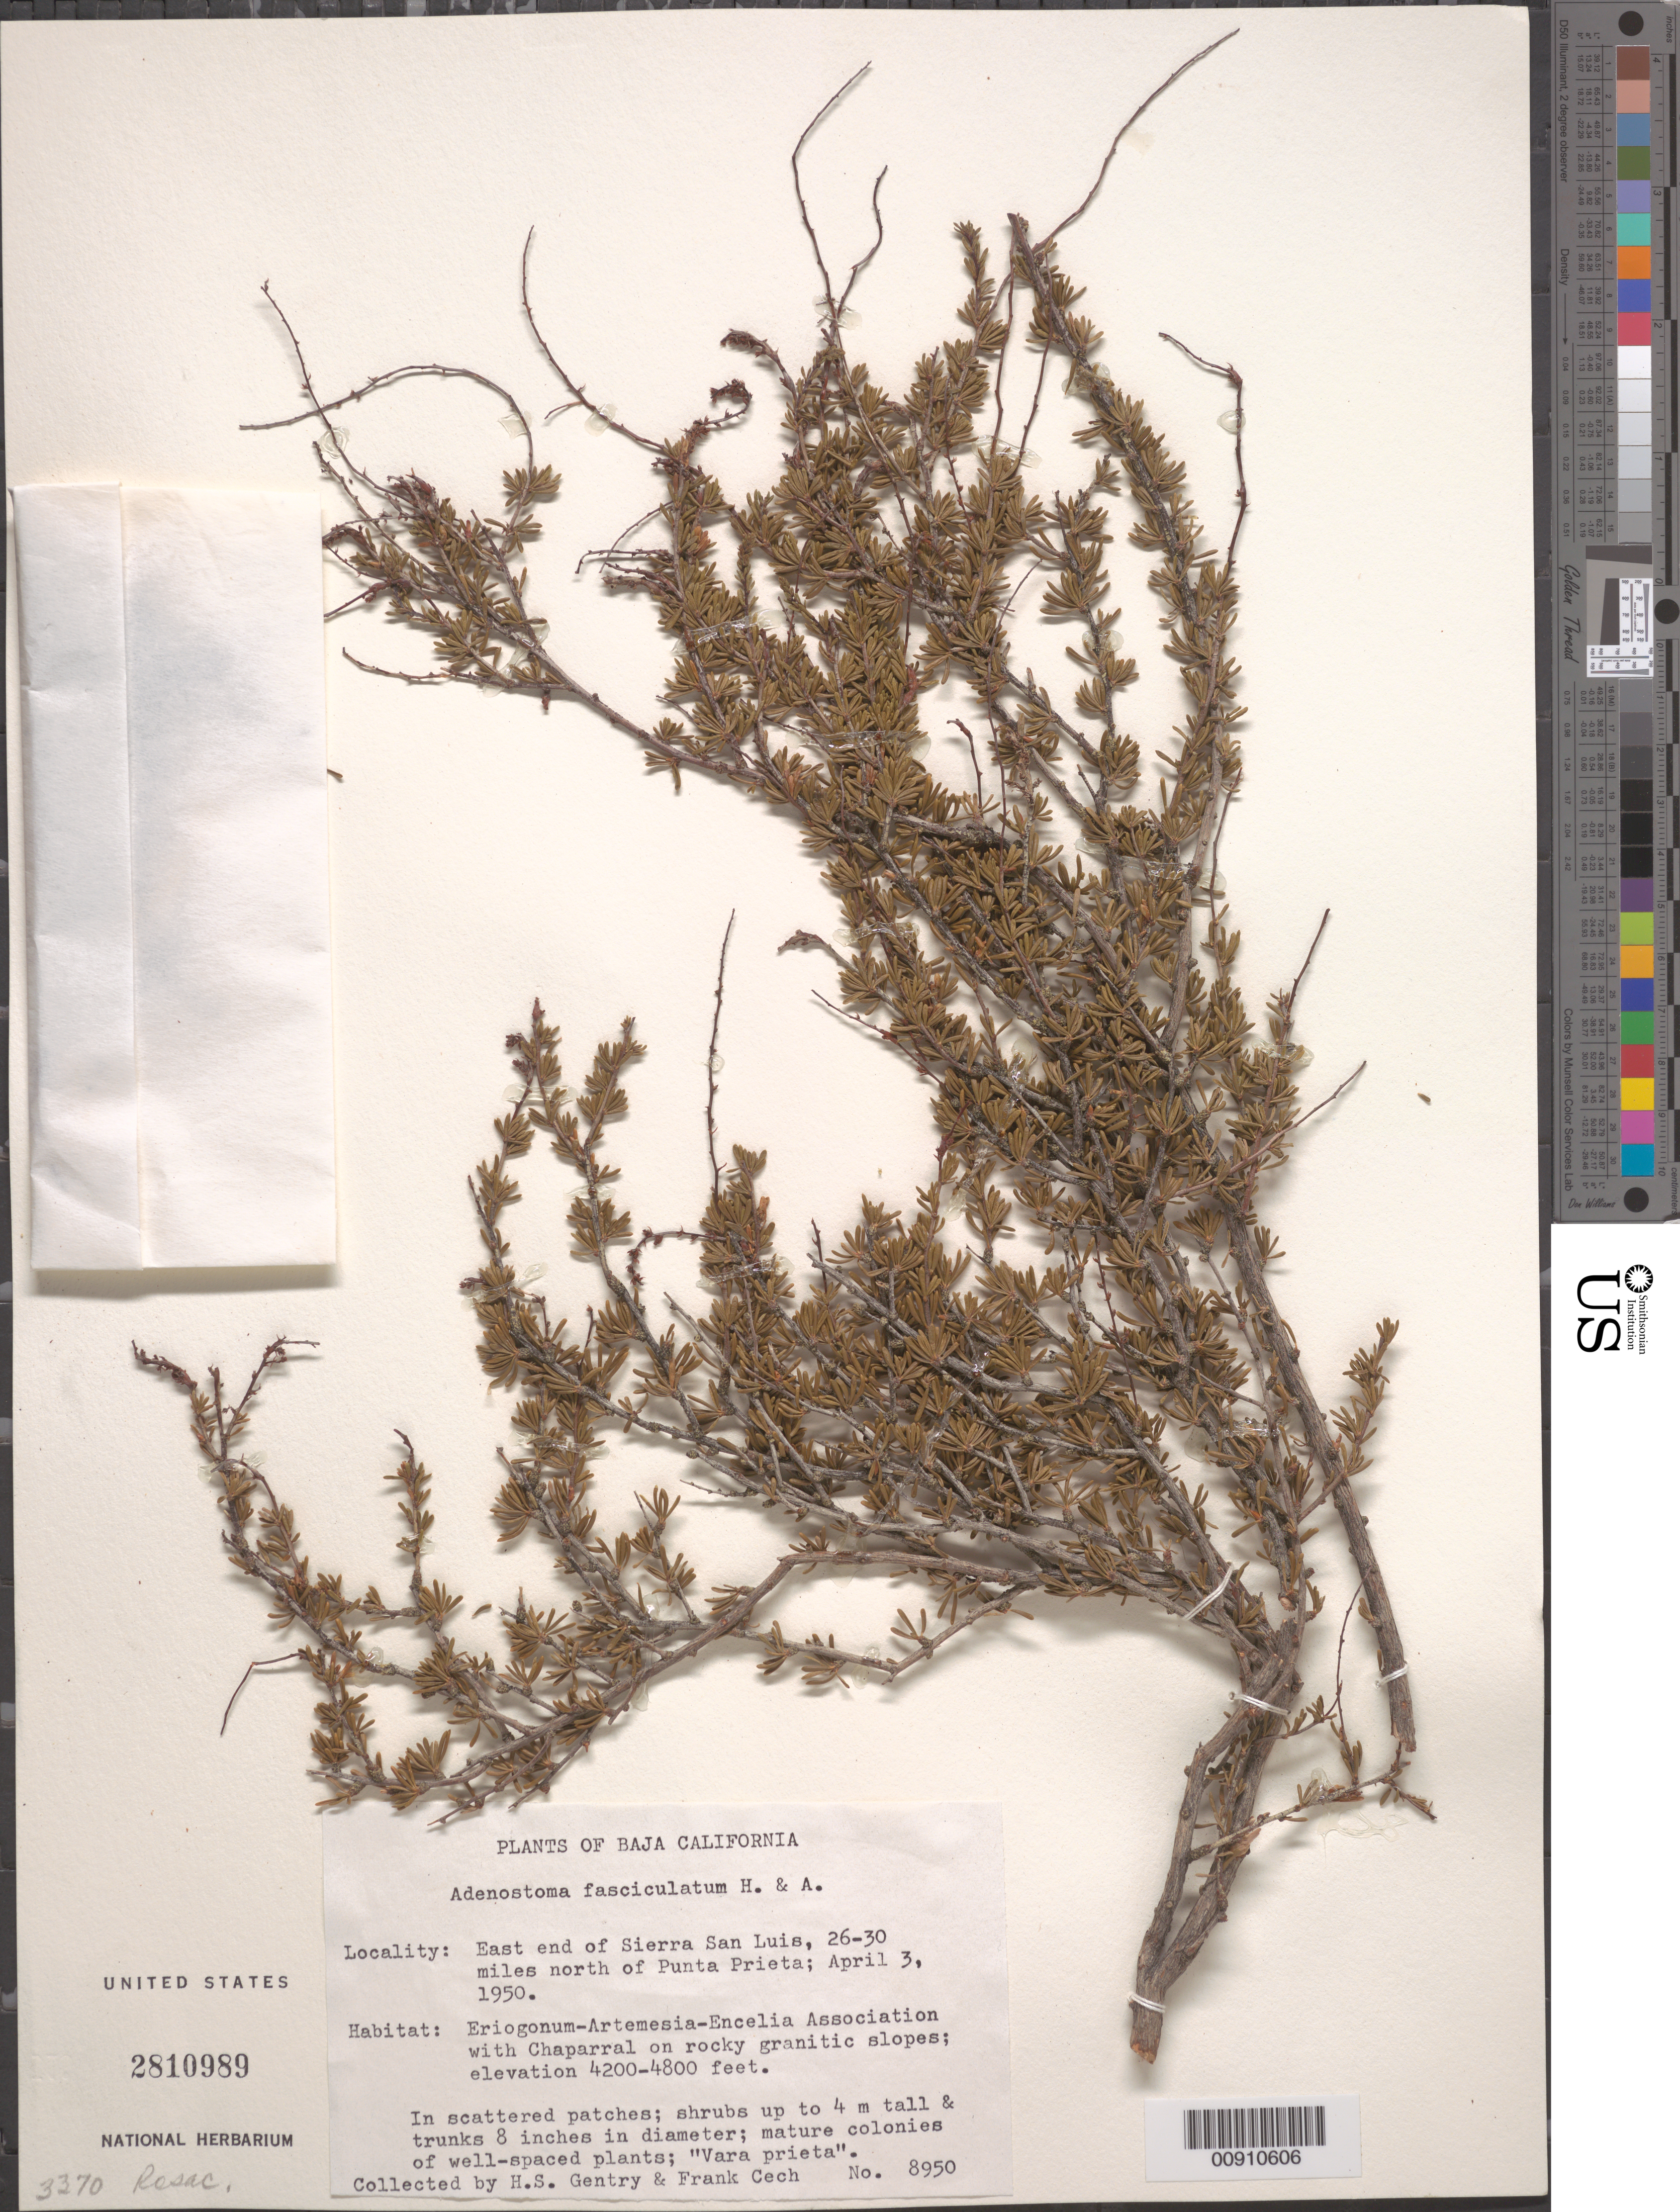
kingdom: Plantae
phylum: Tracheophyta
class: Magnoliopsida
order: Rosales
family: Rosaceae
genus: Adenostoma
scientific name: Adenostoma fasciculatum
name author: Hook. & Arn.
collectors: H. S. Gentry & F. Cech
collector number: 8950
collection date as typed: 03 Apr 1950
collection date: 1950-04-03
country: Mexico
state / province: Baja California Norte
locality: East end of Sierra San Luis, 26-30 miles north of Punta Prieta. Baja California.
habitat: Eriogonum-Artemesia-Encelia Association with Chaparral on rocky granitic slopes.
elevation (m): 1280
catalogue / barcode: US 2810989